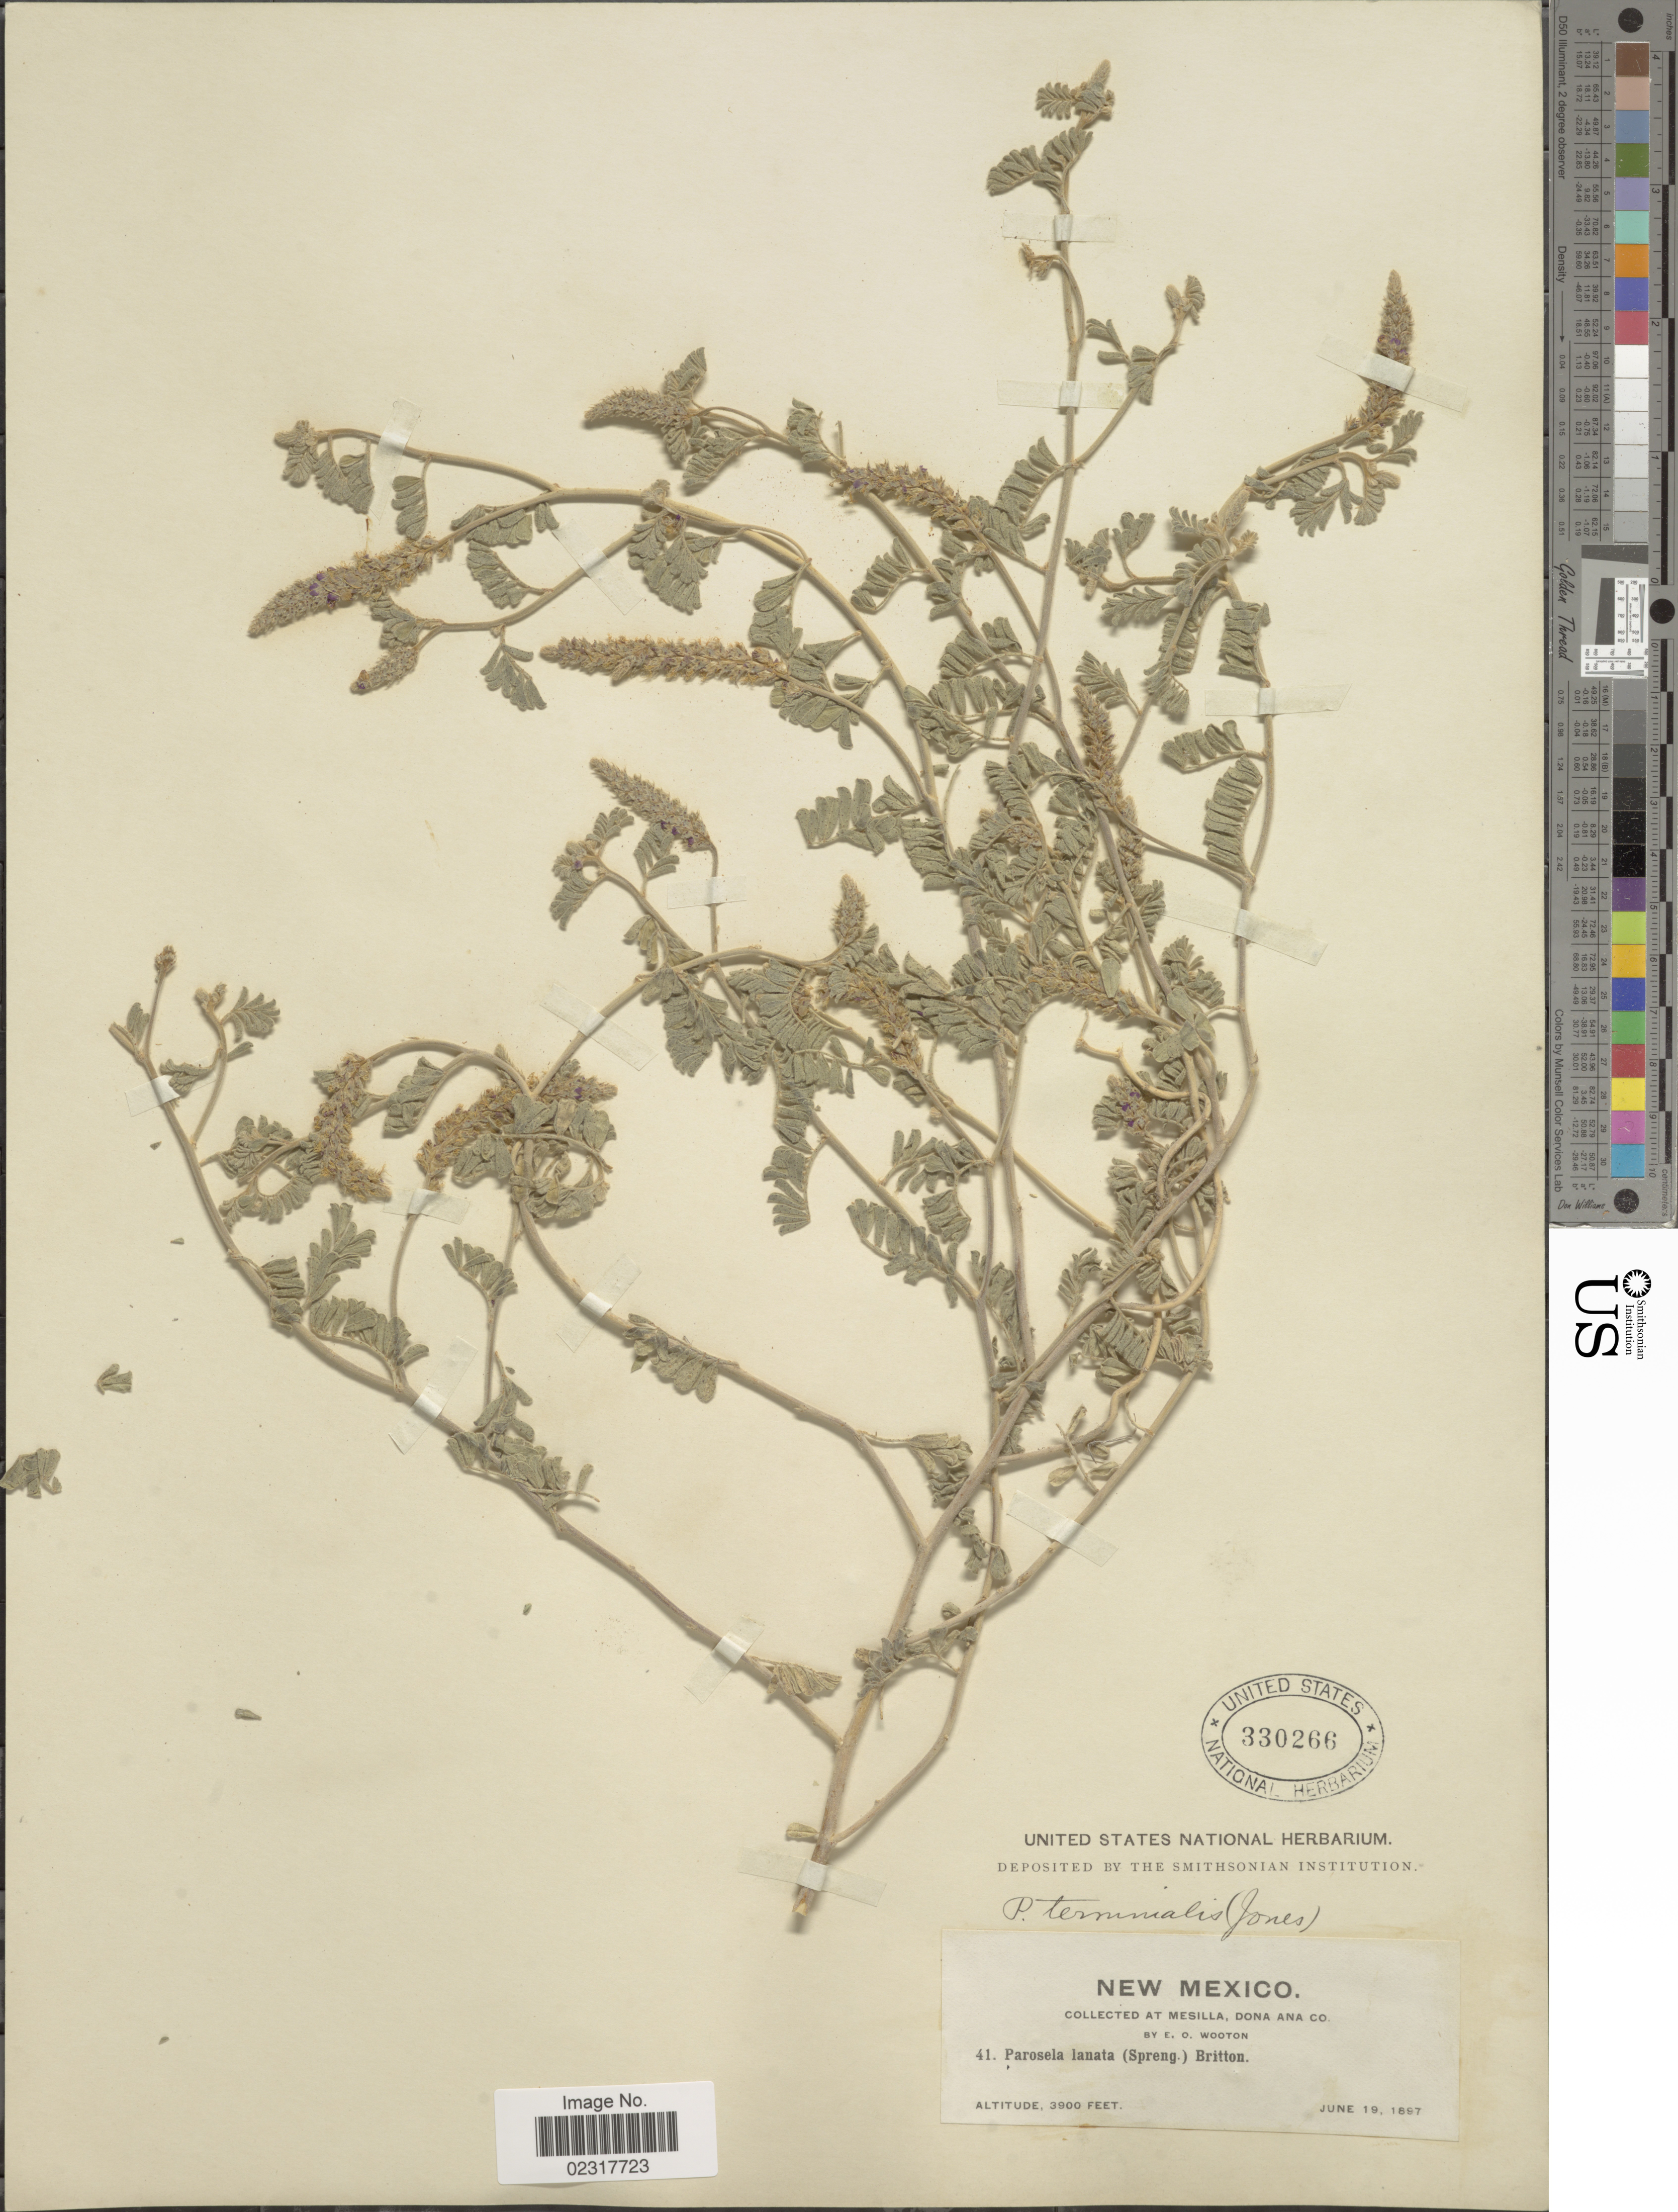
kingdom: Plantae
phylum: Tracheophyta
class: Magnoliopsida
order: Fabales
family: Fabaceae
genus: Dalea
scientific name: Dalea lanata var. terminalis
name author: (M.E. Jones) Barneby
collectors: E. O. Wooton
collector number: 41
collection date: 1897-06-19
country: United States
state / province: New Mexico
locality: Mesilla, Dona Ana Co.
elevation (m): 1189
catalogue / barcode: US 330266